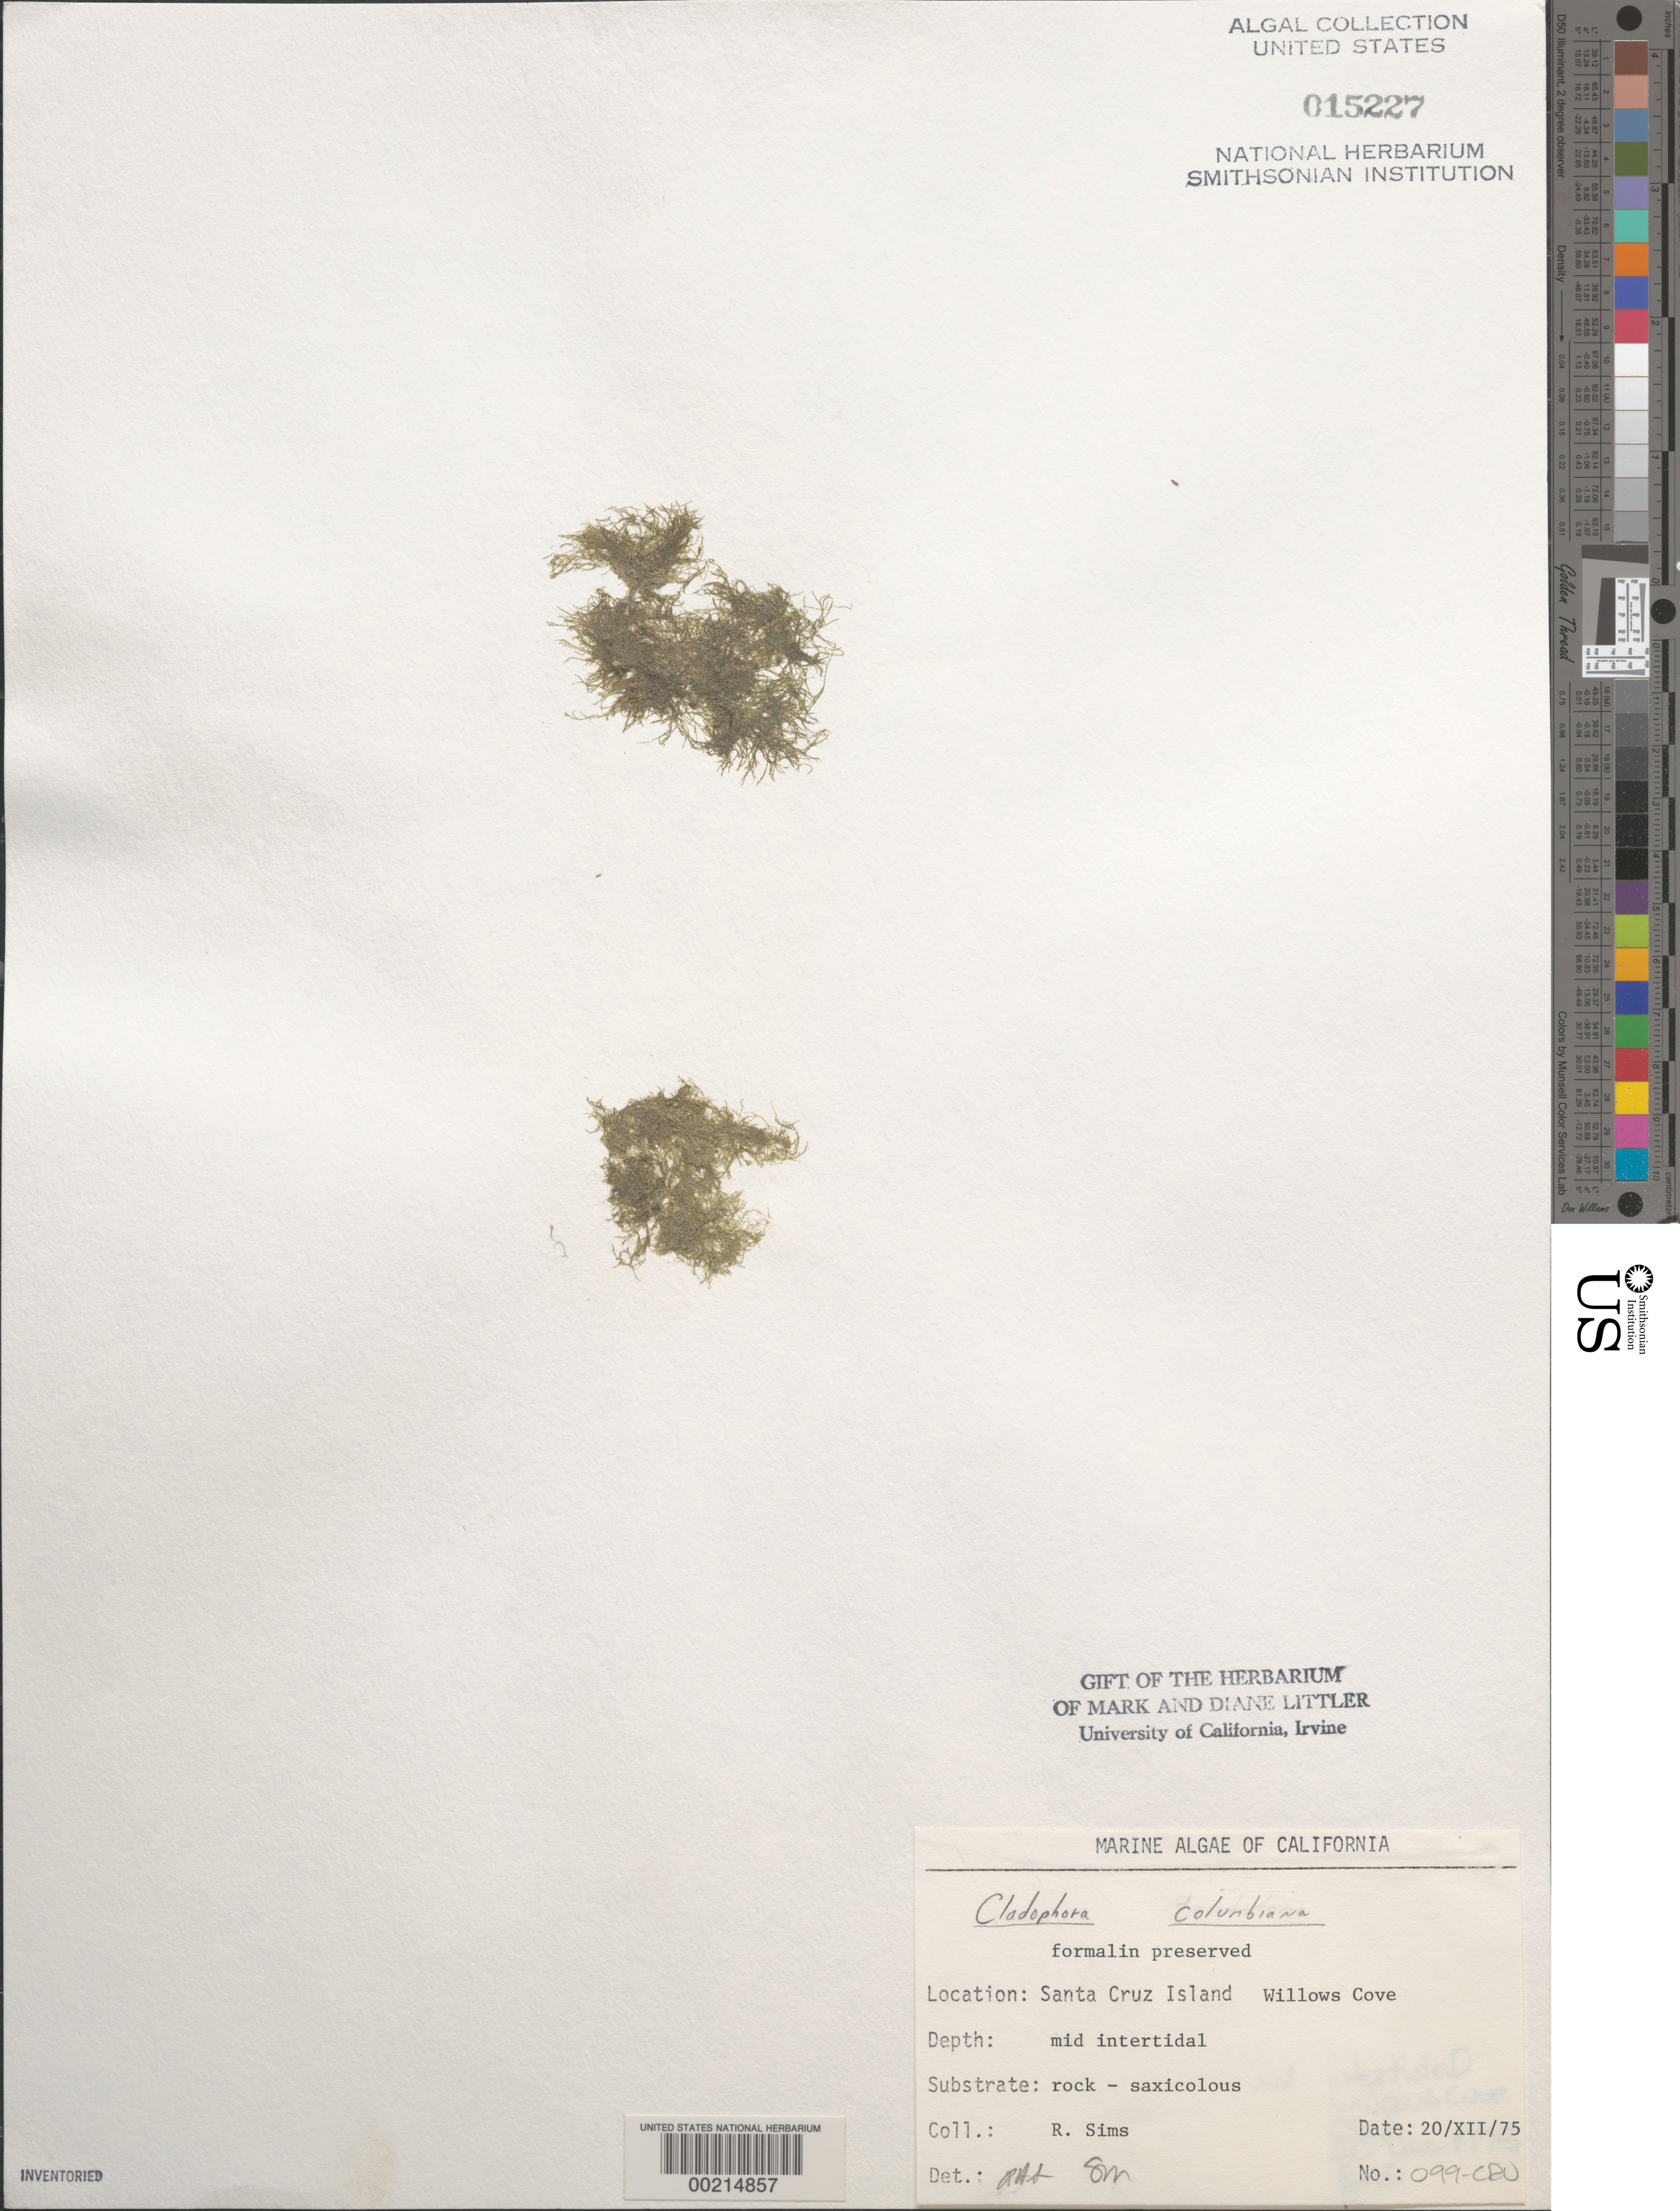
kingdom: Plantae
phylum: Chlorophyta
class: Ulvophyceae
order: Cladophorales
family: Cladophoraceae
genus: Cladophora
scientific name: Cladophora columbiana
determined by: Sims, Robert H.; Murray, S. N.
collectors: R. H. Sims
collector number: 099-cru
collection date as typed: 20 Dec 1975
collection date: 1975-12-20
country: United States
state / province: California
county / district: Santa Barbara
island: Santa Cruz Island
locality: Willows Cove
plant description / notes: BLM-SOCALBIGHT Rocky Intertidal Survey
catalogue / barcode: US 15227